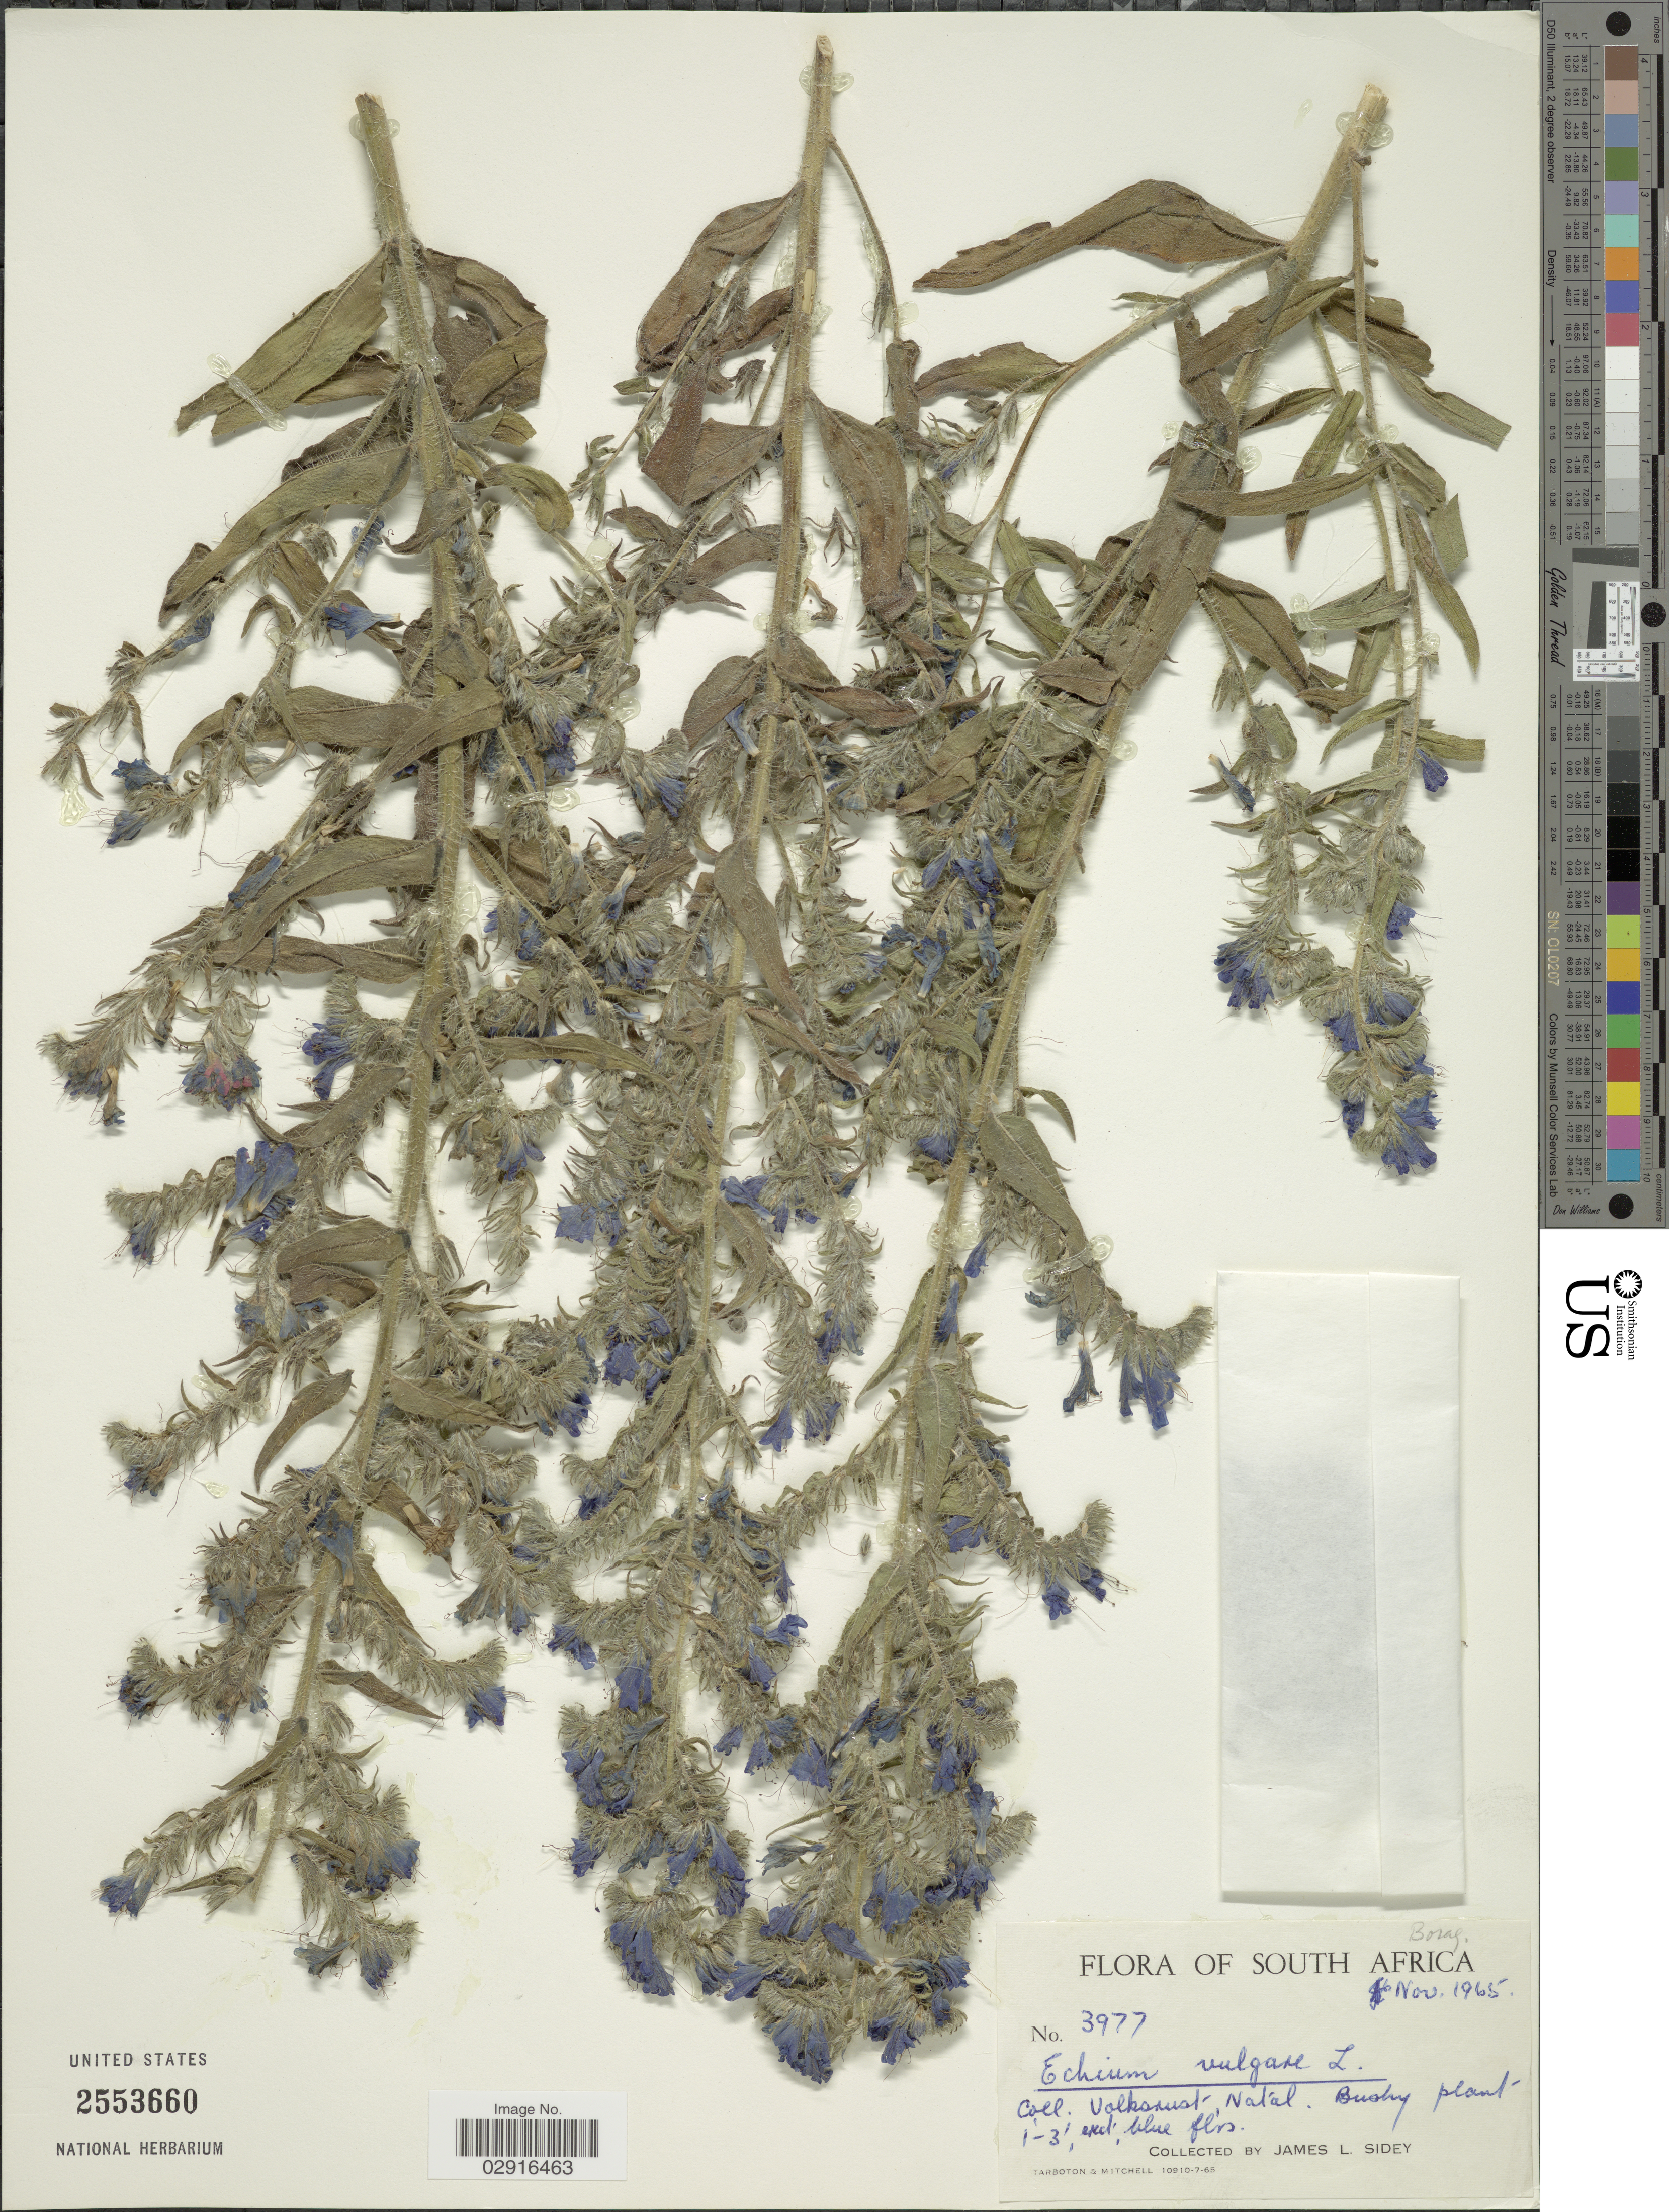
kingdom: Plantae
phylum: Tracheophyta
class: Magnoliopsida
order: Boraginales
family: Boraginaceae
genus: Echium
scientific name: Echium vulgare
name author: L.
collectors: J. L. Sidey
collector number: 3977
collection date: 1965-11-01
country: South Africa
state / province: KwaZulu-Natal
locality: Volksrust, Natal.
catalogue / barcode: US 2553660